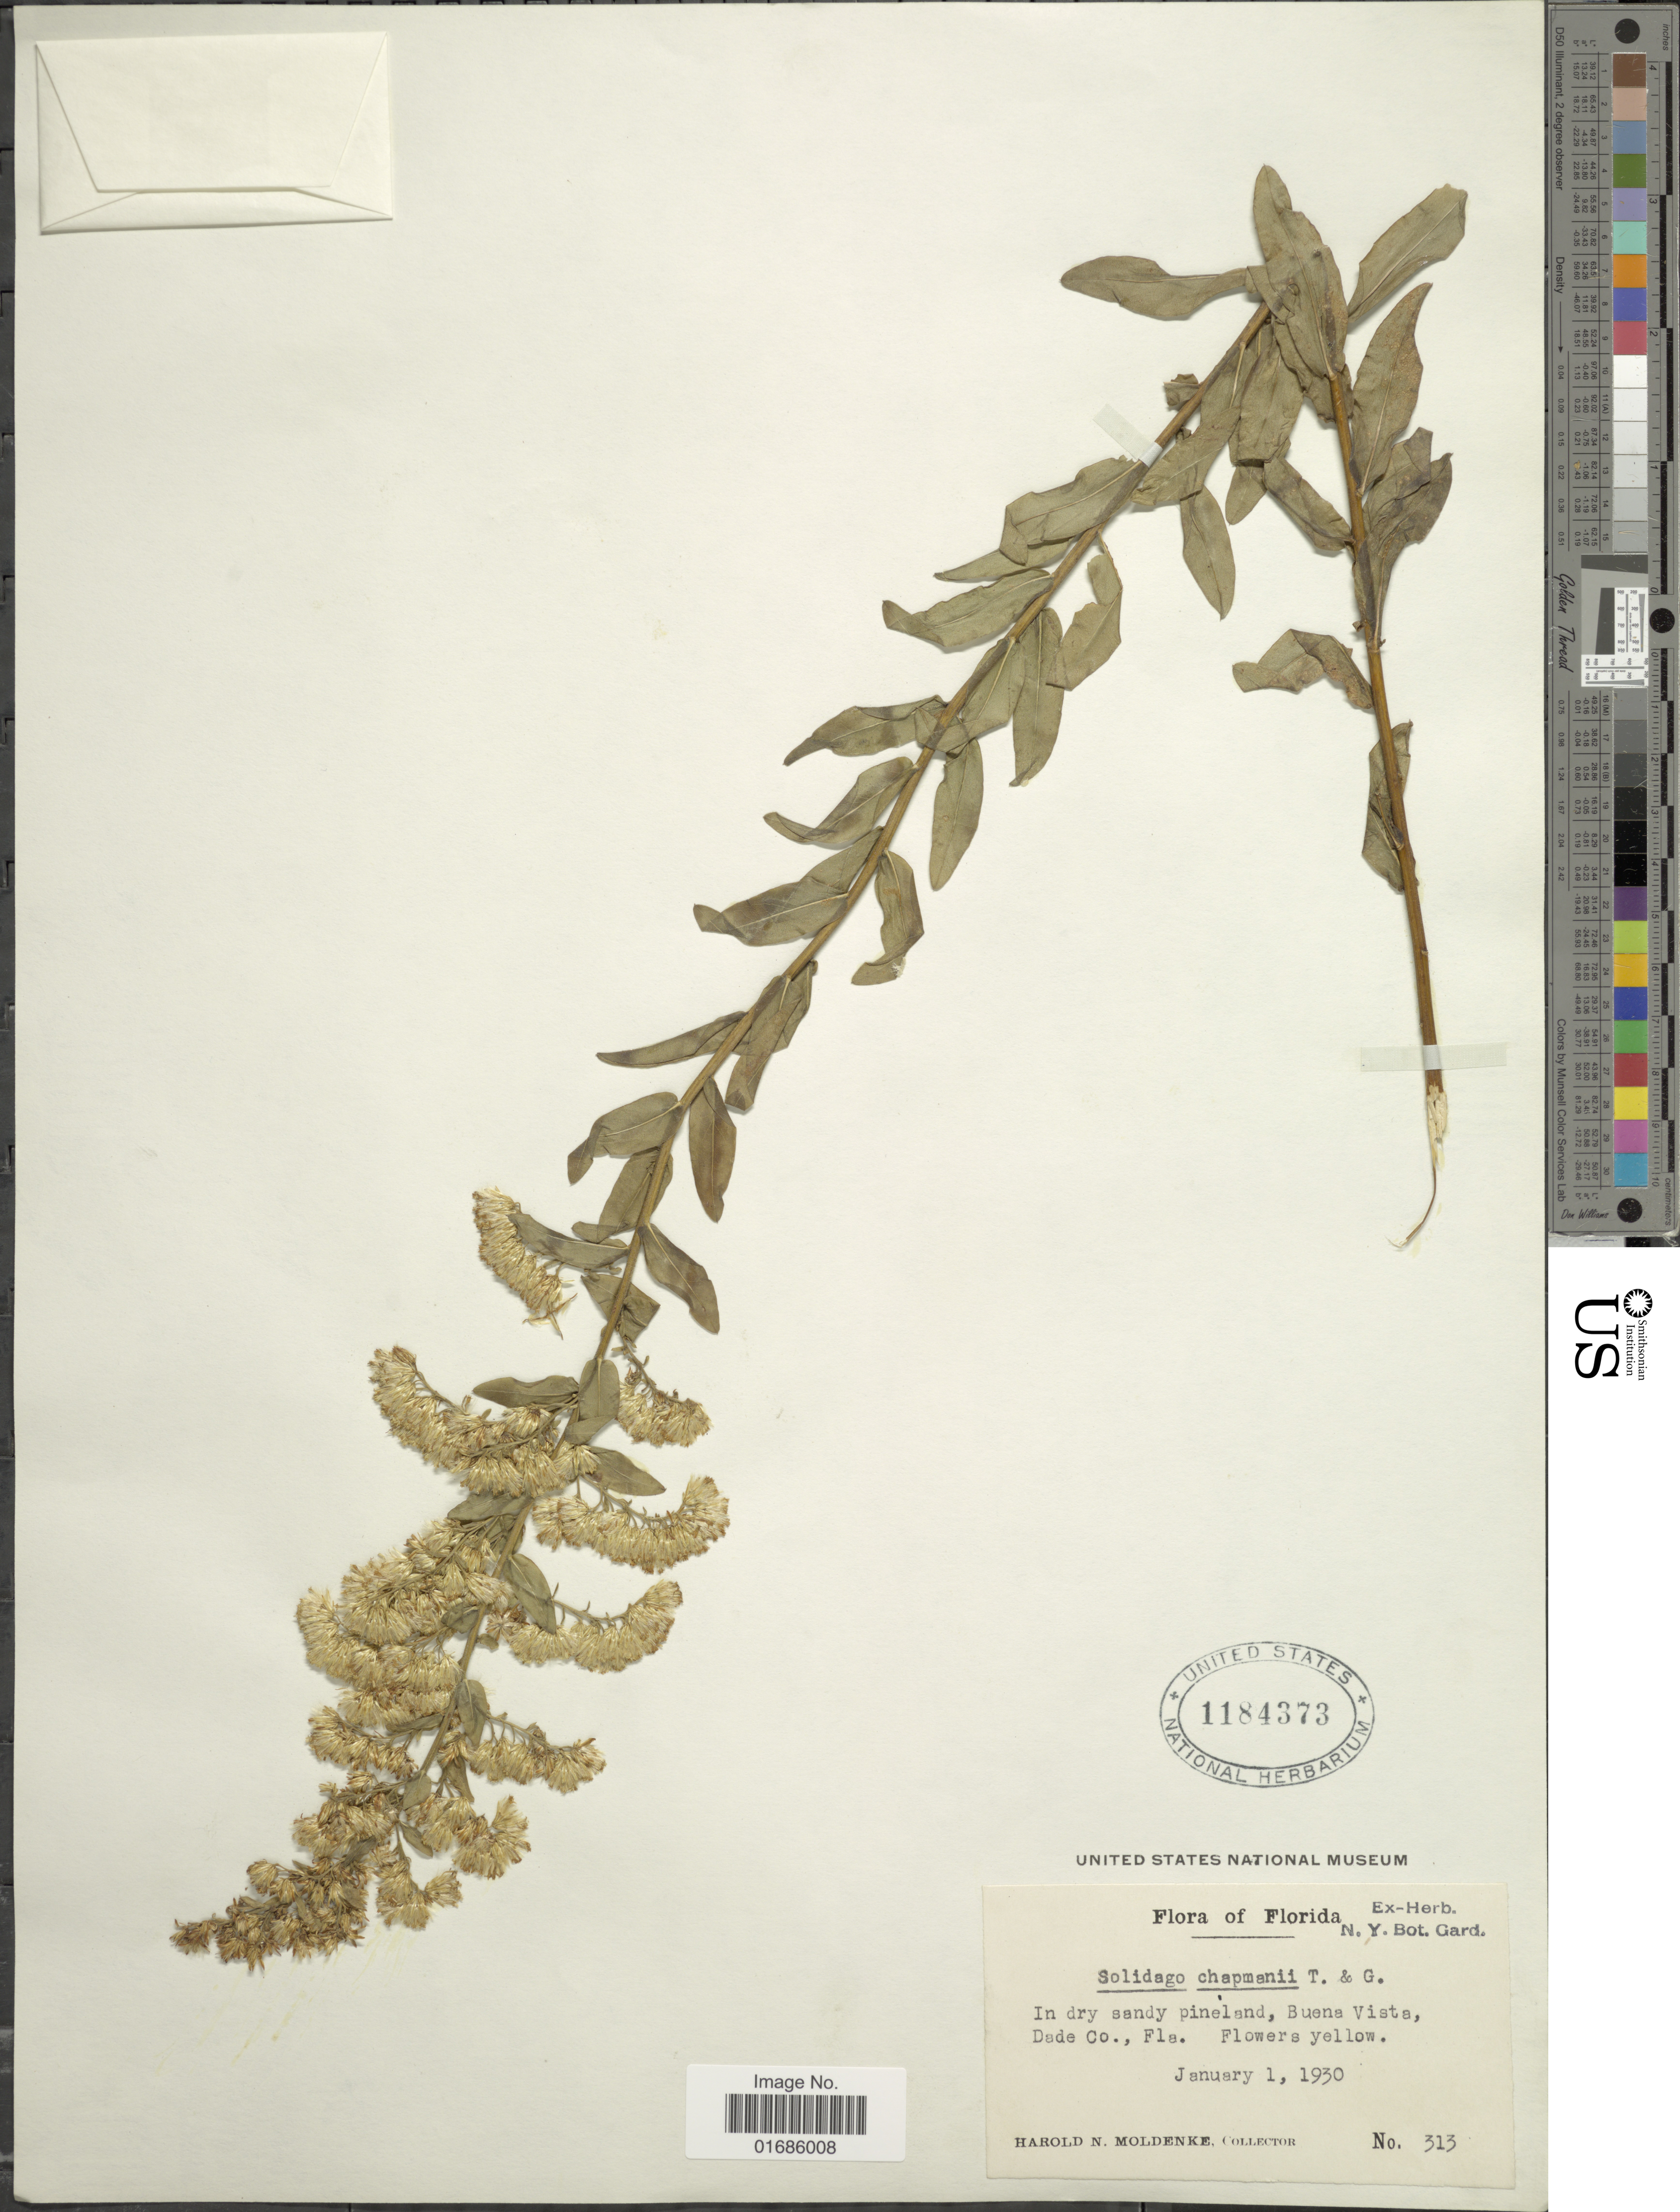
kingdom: Plantae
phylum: Tracheophyta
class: Magnoliopsida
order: Asterales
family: Asteraceae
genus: Solidago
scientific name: Solidago chapmanii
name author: Torr. & A. Gray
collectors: H. N. Moldenke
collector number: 313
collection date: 1930-01-01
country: United States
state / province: Florida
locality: Buena Vista, Dade Co., Fla.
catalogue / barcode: US 1184373